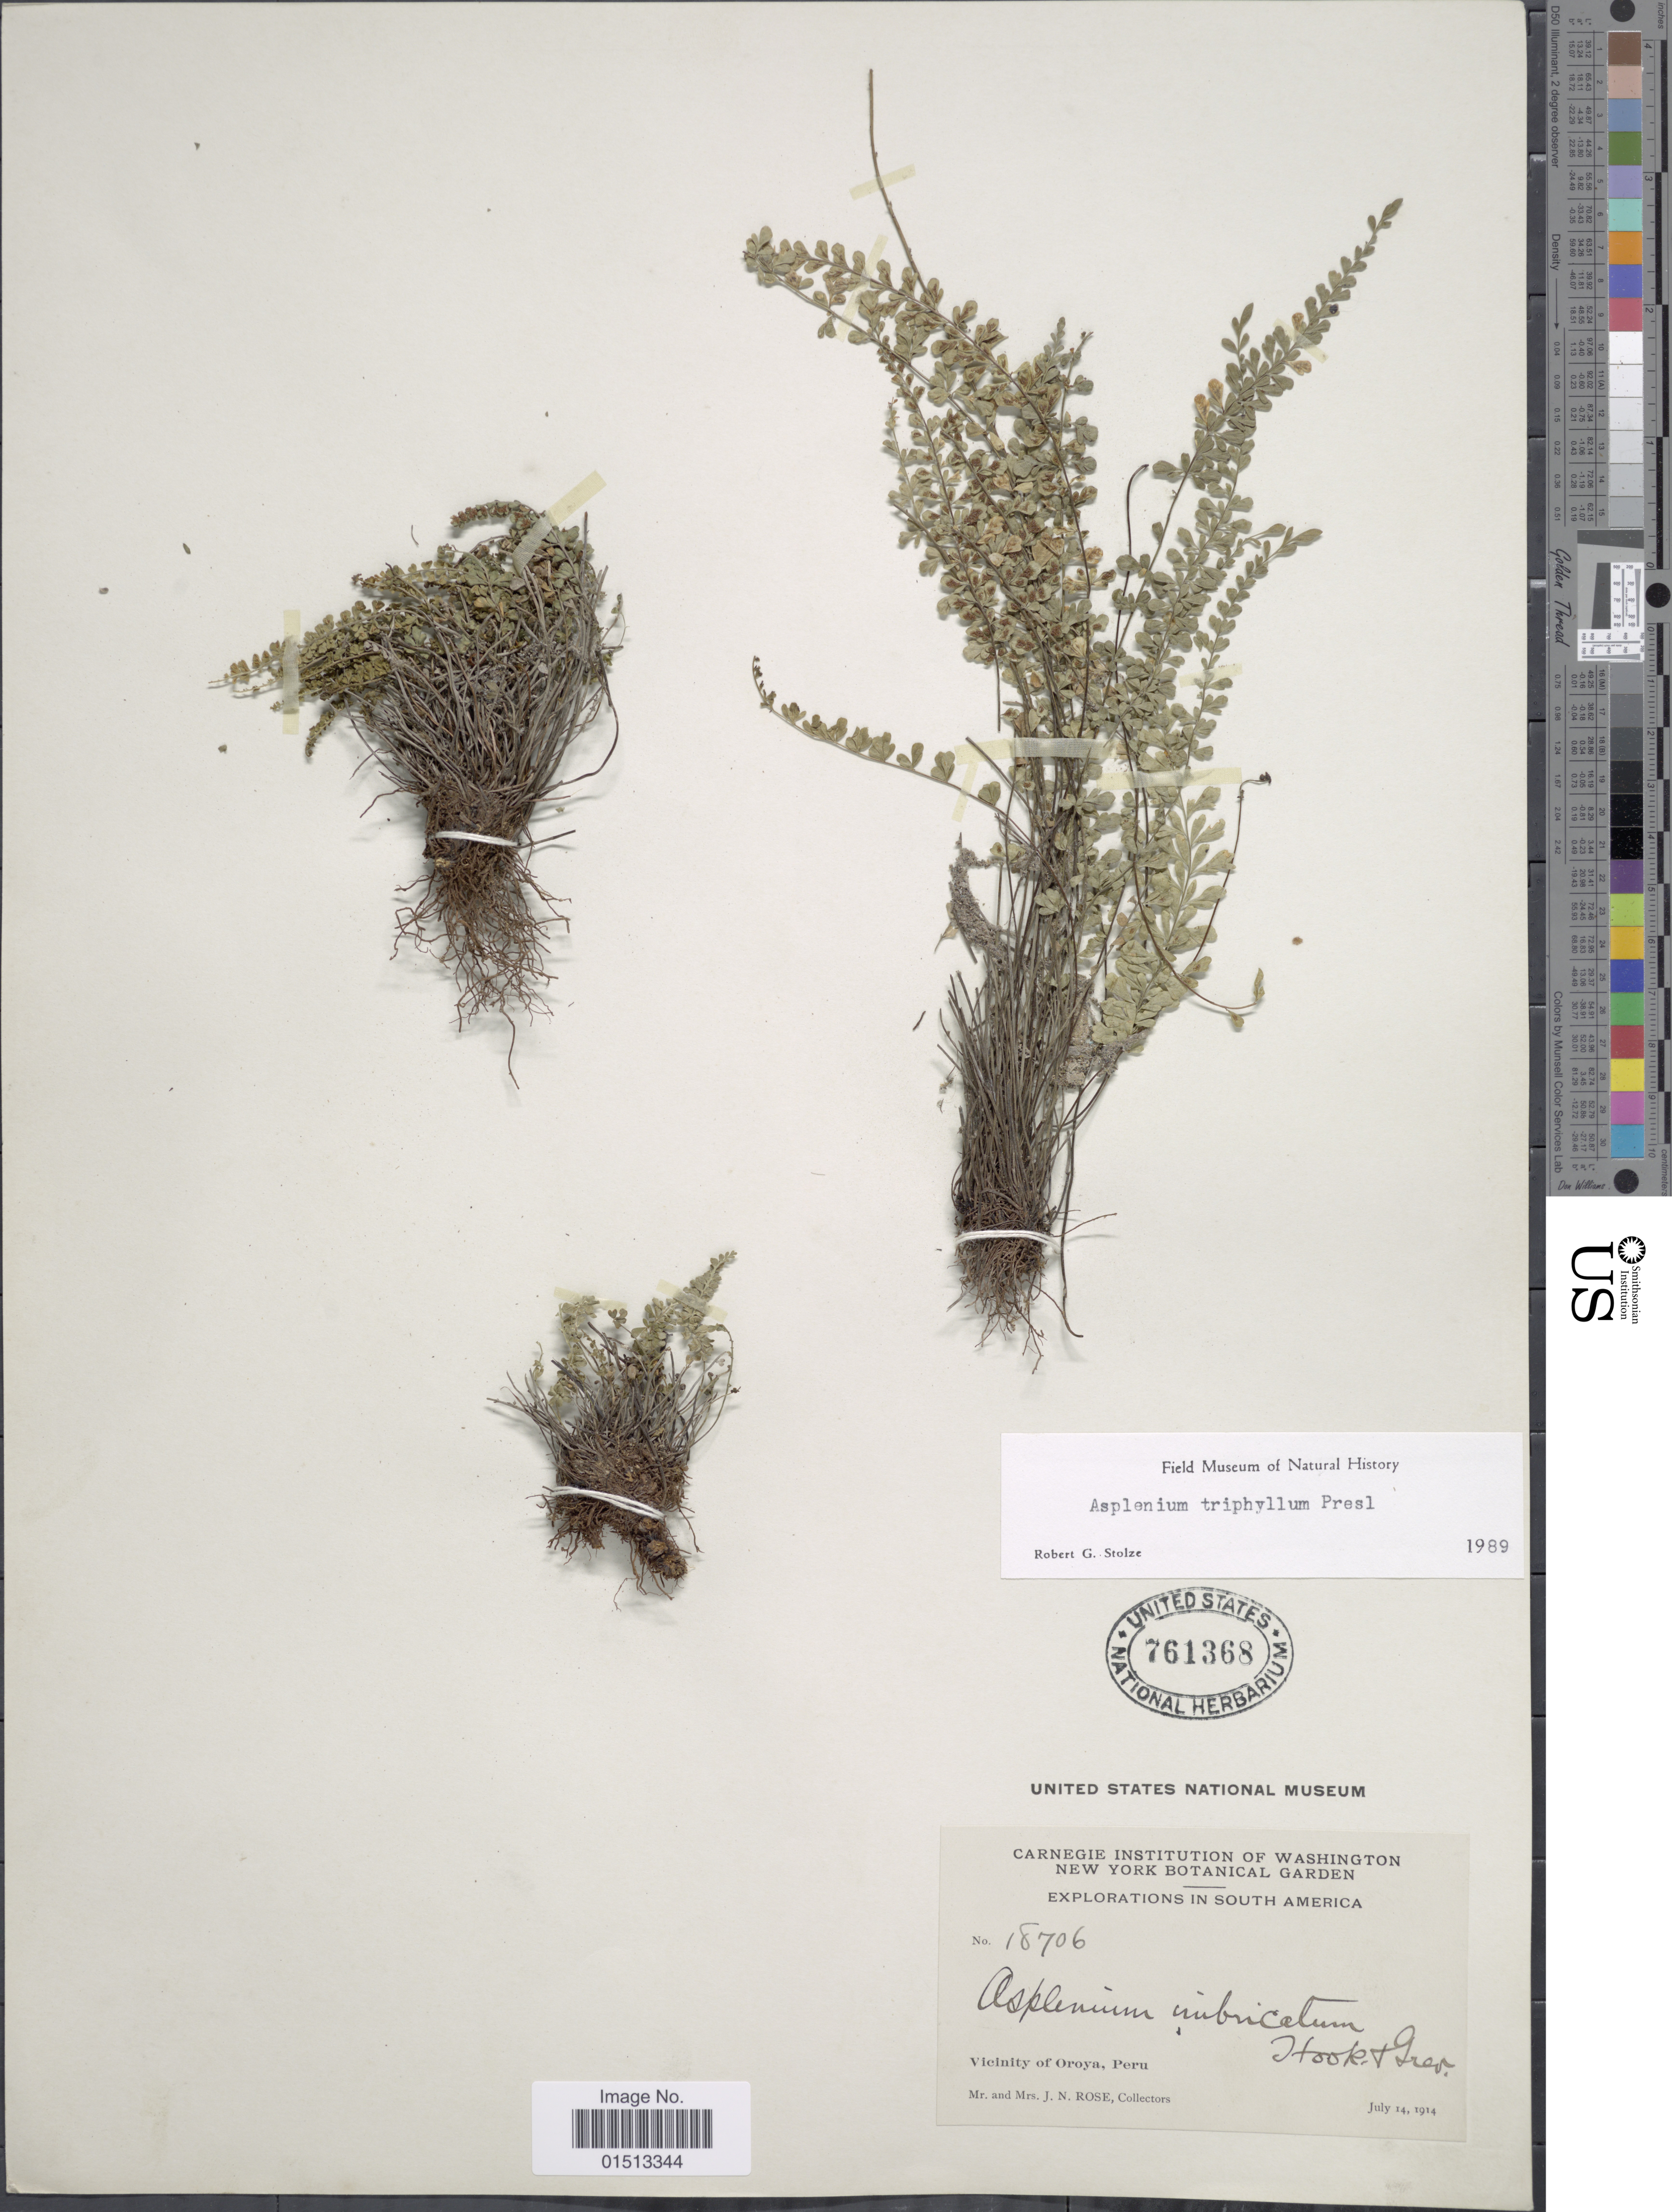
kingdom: Plantae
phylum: Tracheophyta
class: Polypodiopsida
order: Polypodiales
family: Aspleniaceae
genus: Asplenium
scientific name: Asplenium triphyllum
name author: C. Presl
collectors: J. N. Rose & L. B. Rose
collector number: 18706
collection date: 1914-07-14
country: Peru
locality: Vicinity of Oroya.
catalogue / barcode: US 761368